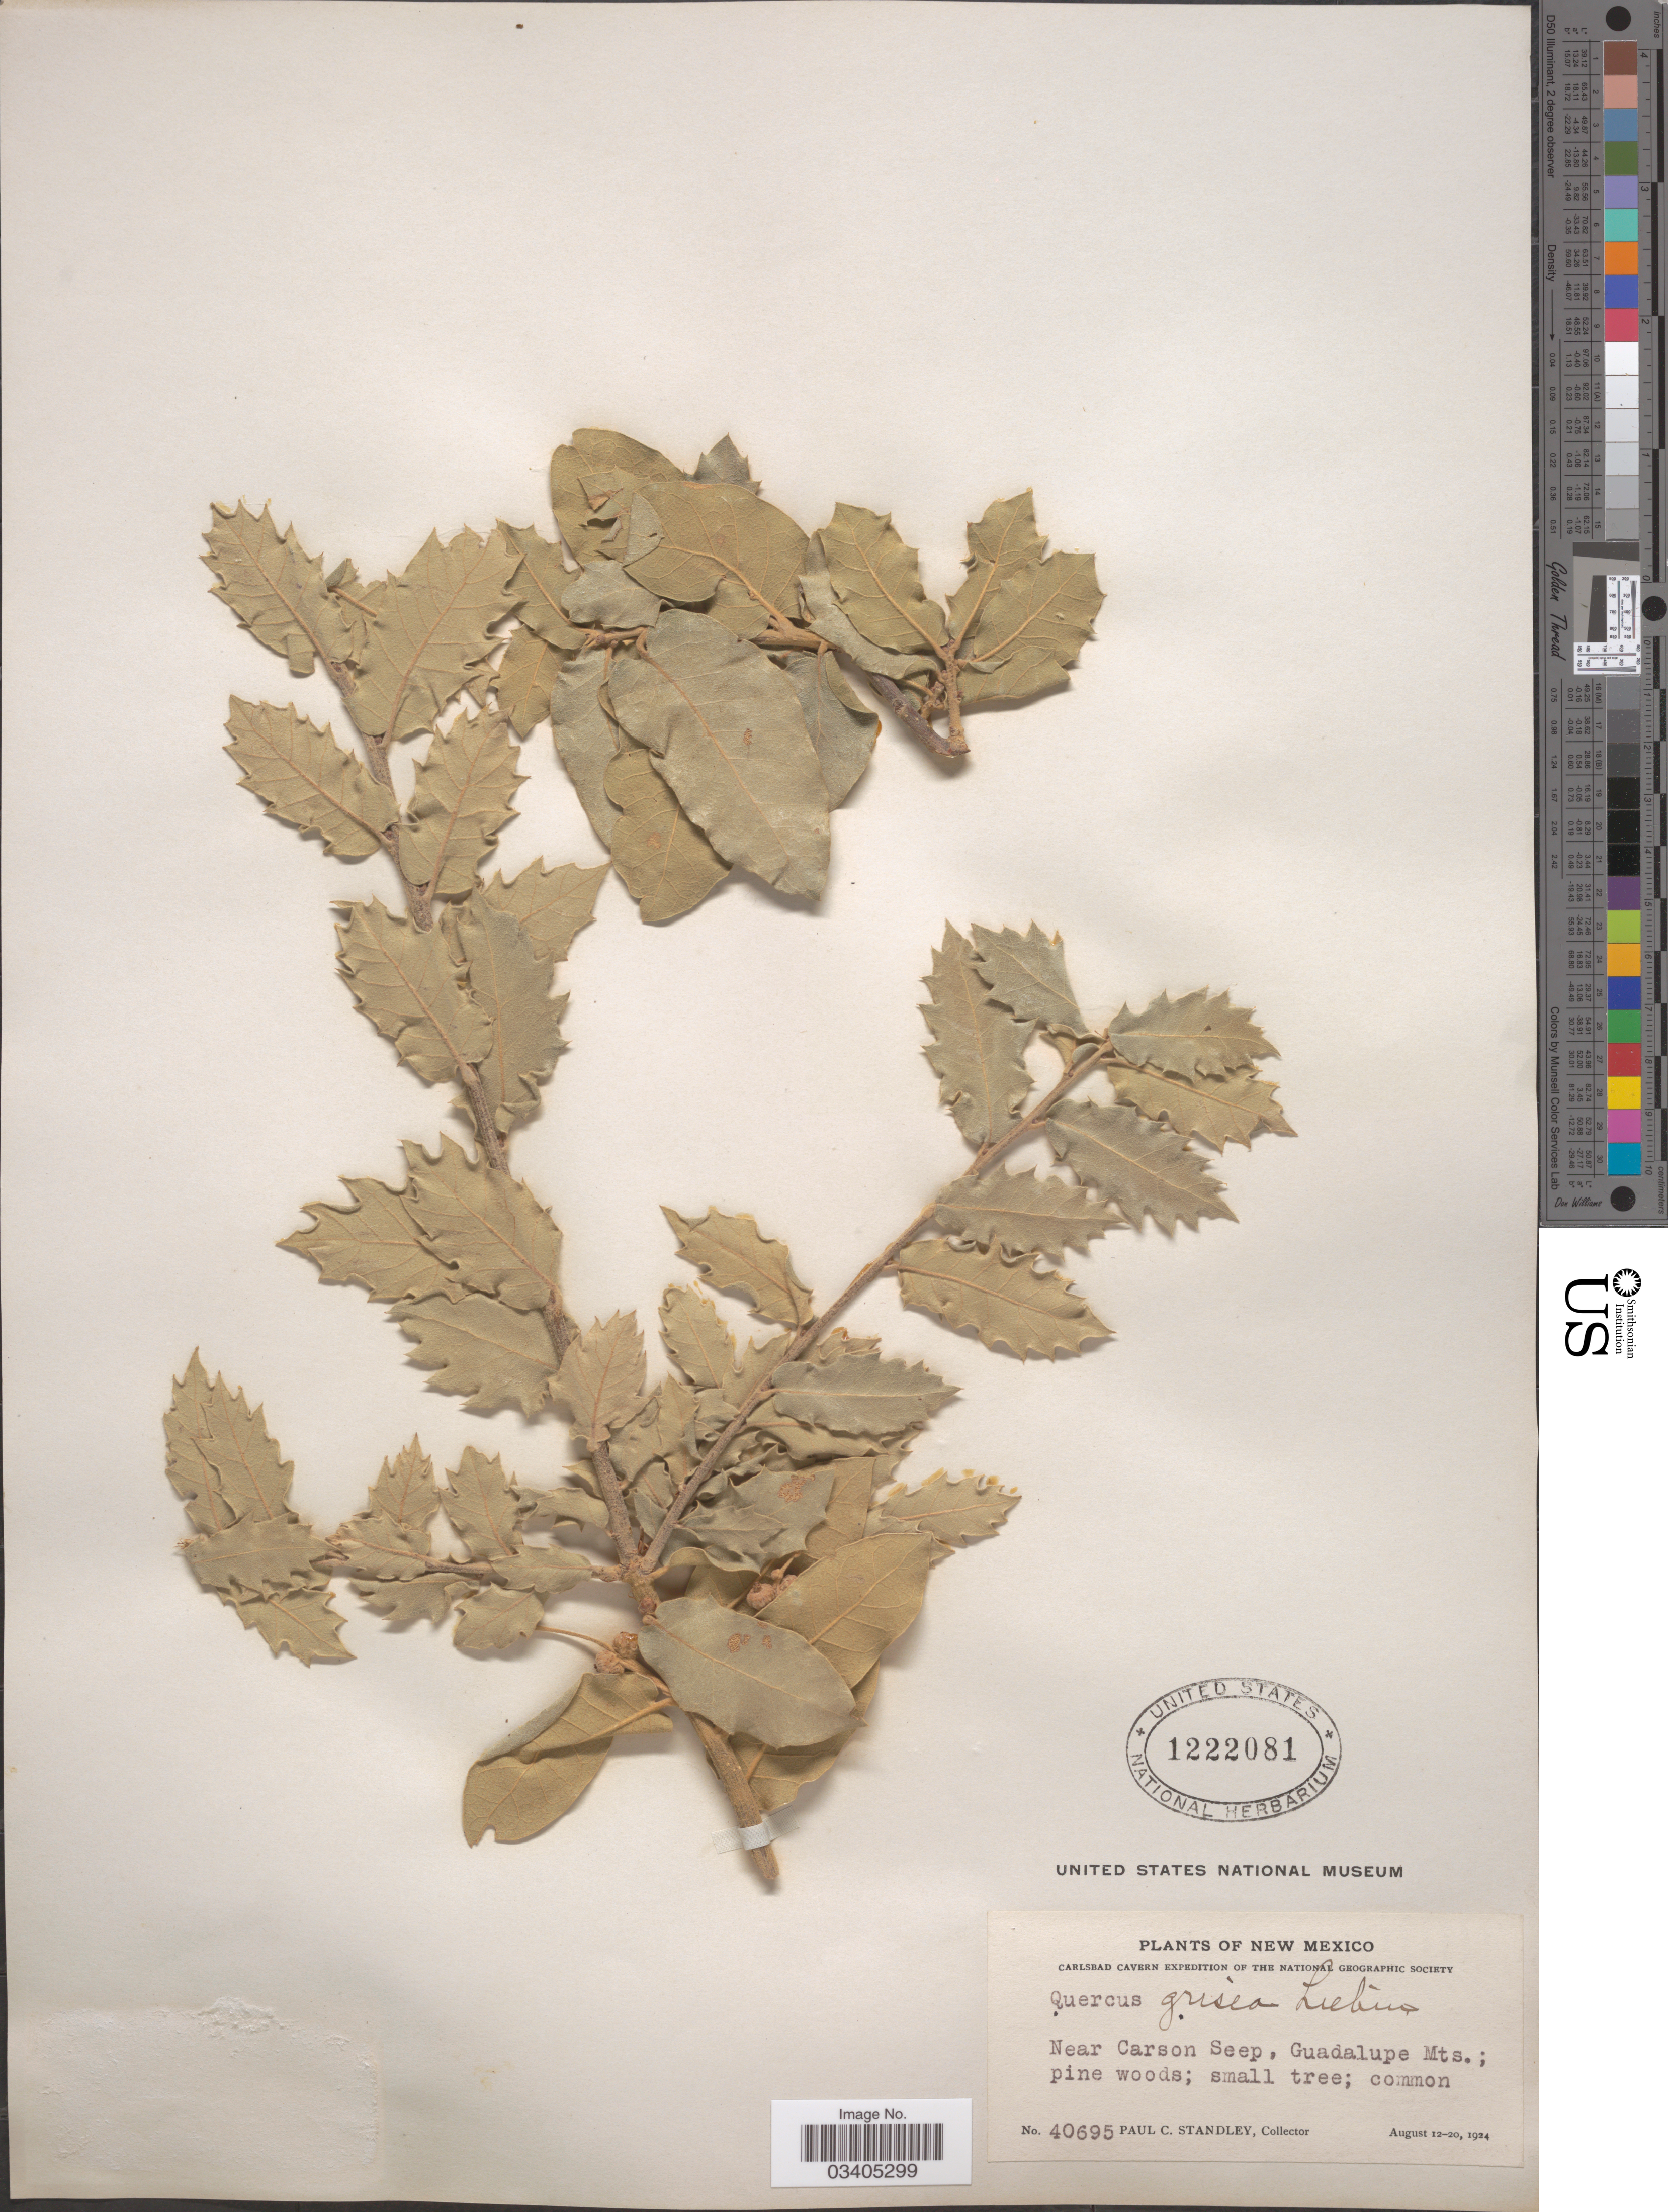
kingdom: Plantae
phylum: Tracheophyta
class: Magnoliopsida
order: Fagales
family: Fagaceae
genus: Quercus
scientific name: Quercus grisea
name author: Liebm.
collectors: P. C. Standley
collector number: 40695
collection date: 1924-08-12/1924-08-20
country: United States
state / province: New Mexico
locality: Near Carson Seep, Guadalupe Mts.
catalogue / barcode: US 1222081